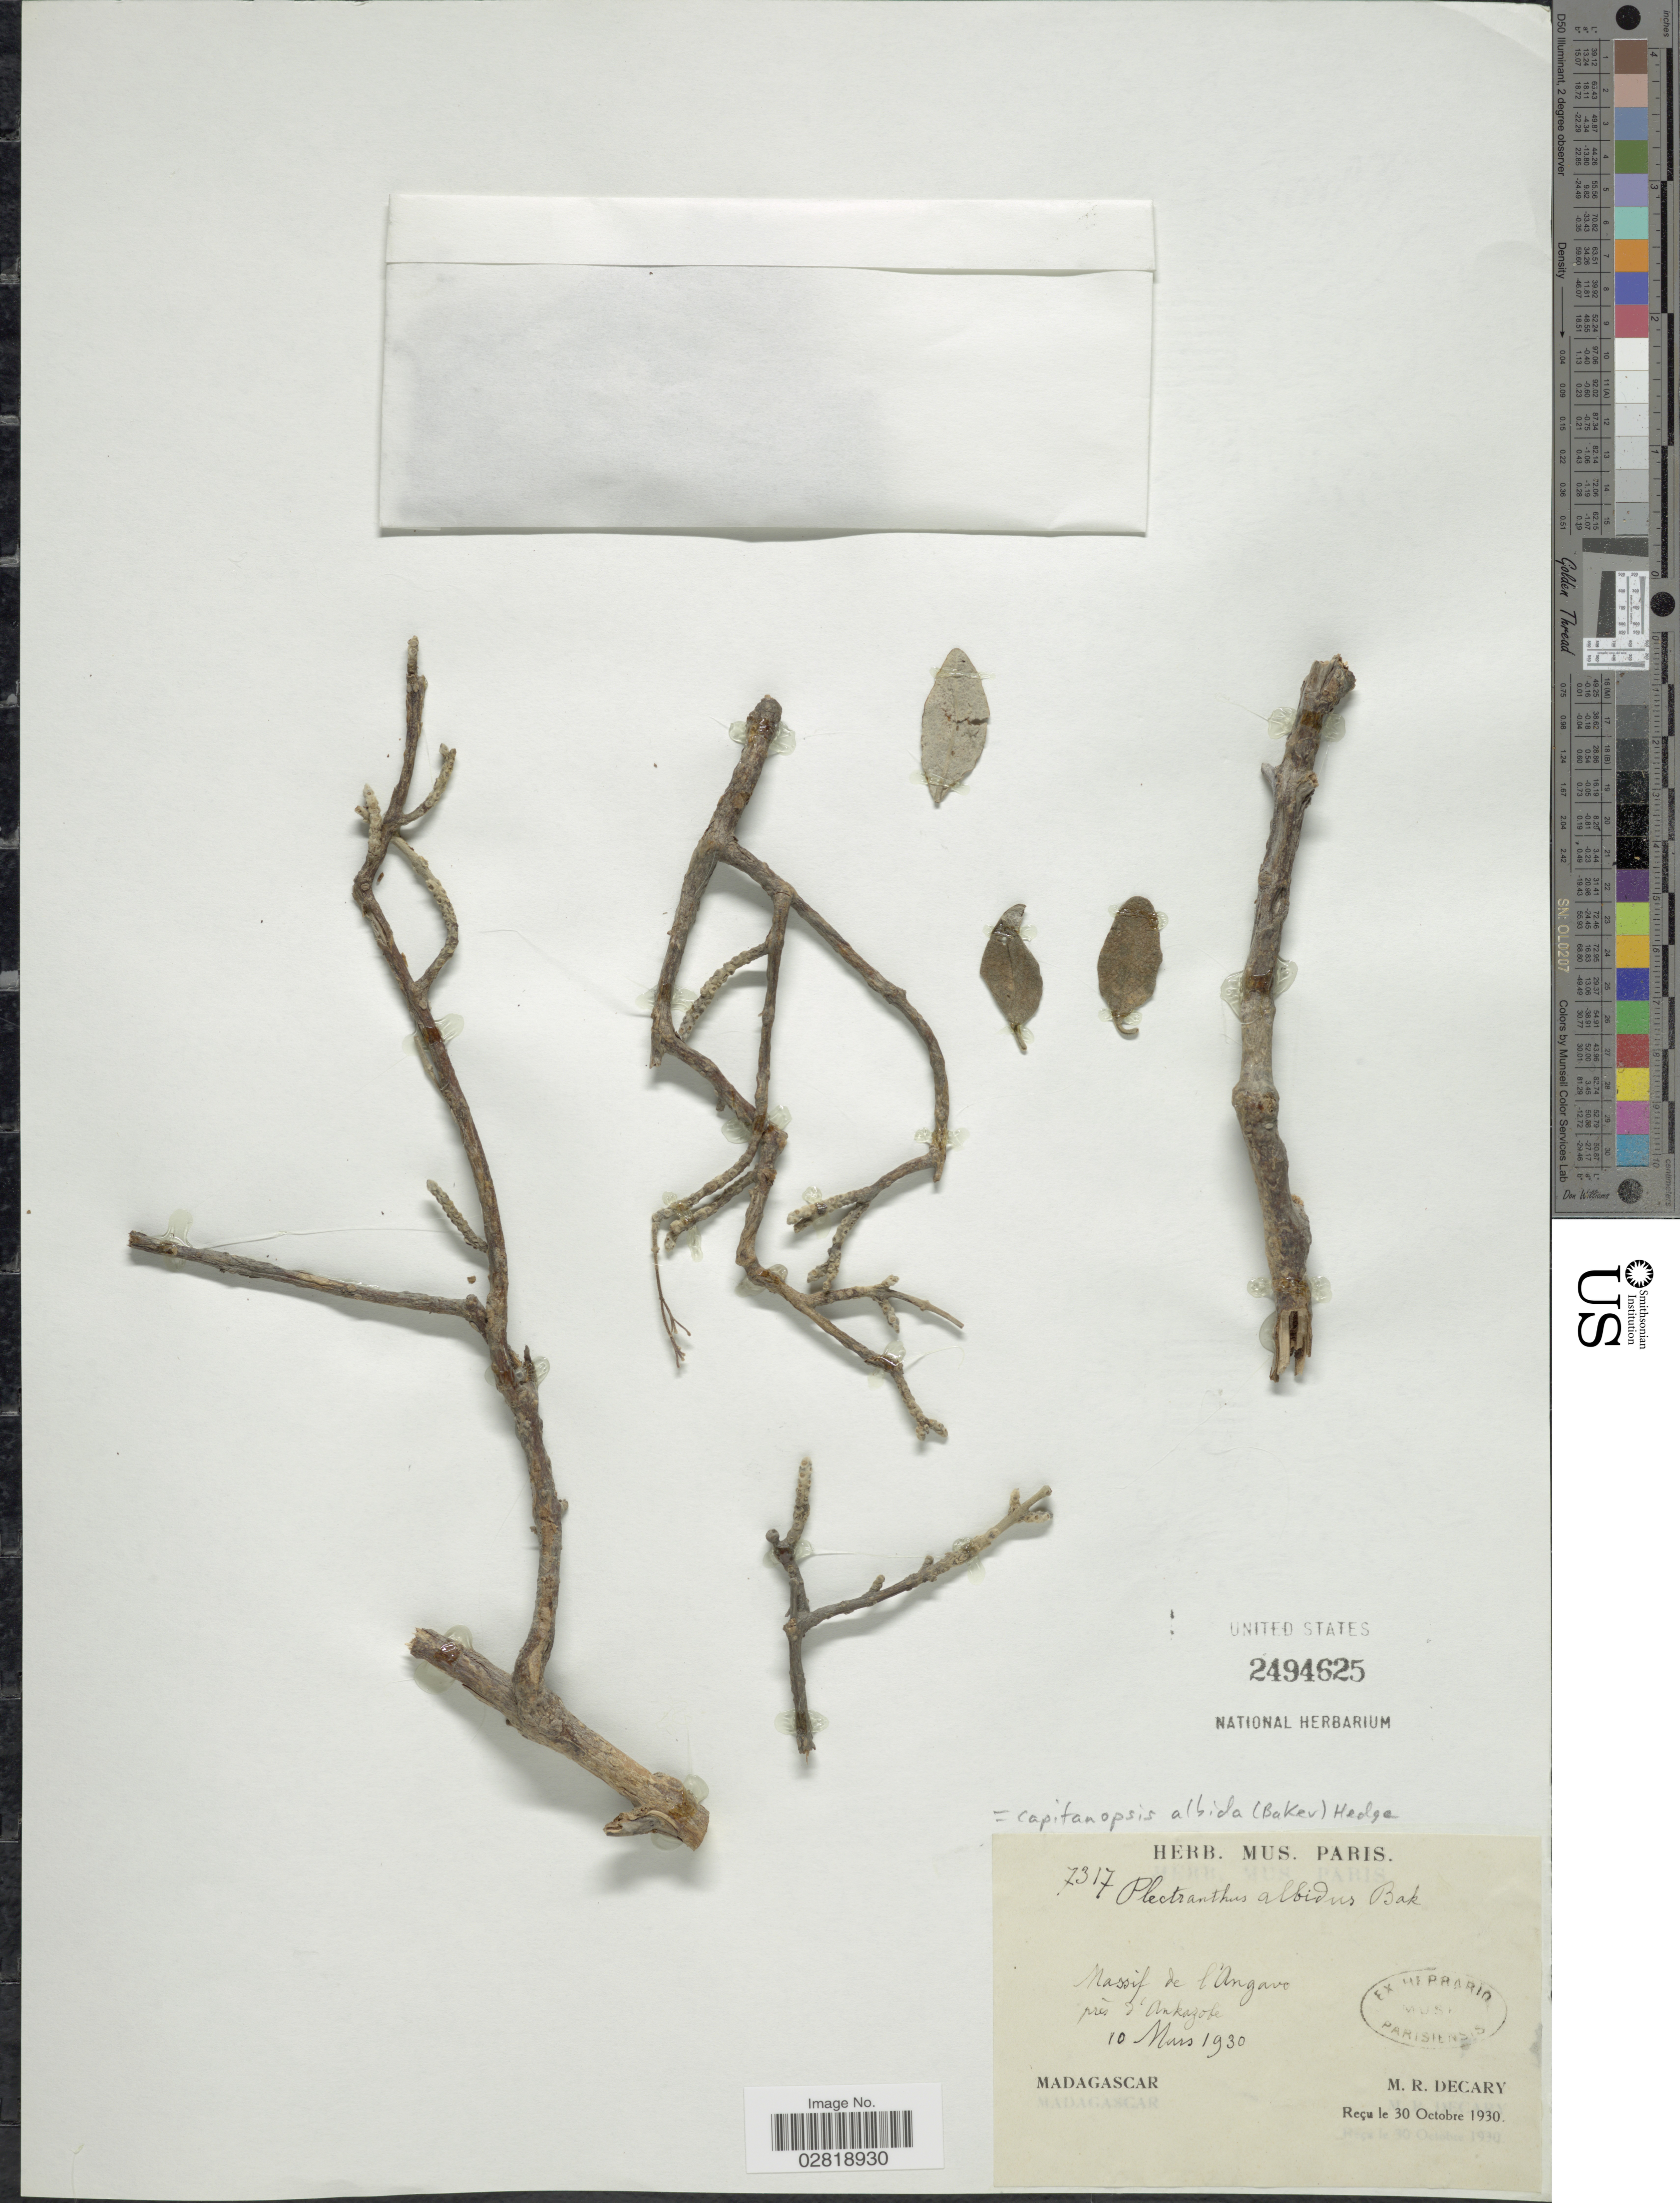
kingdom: Plantae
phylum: Tracheophyta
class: Magnoliopsida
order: Lamiales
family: Lamiaceae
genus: Capitanopsis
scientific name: Capitanopsis albida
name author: (Baker) Hedge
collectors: R. Decary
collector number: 7317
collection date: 1930-03-10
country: Madagascar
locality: Massif de l'Angavo. Près d'Ankazobe.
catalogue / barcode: US 2494625